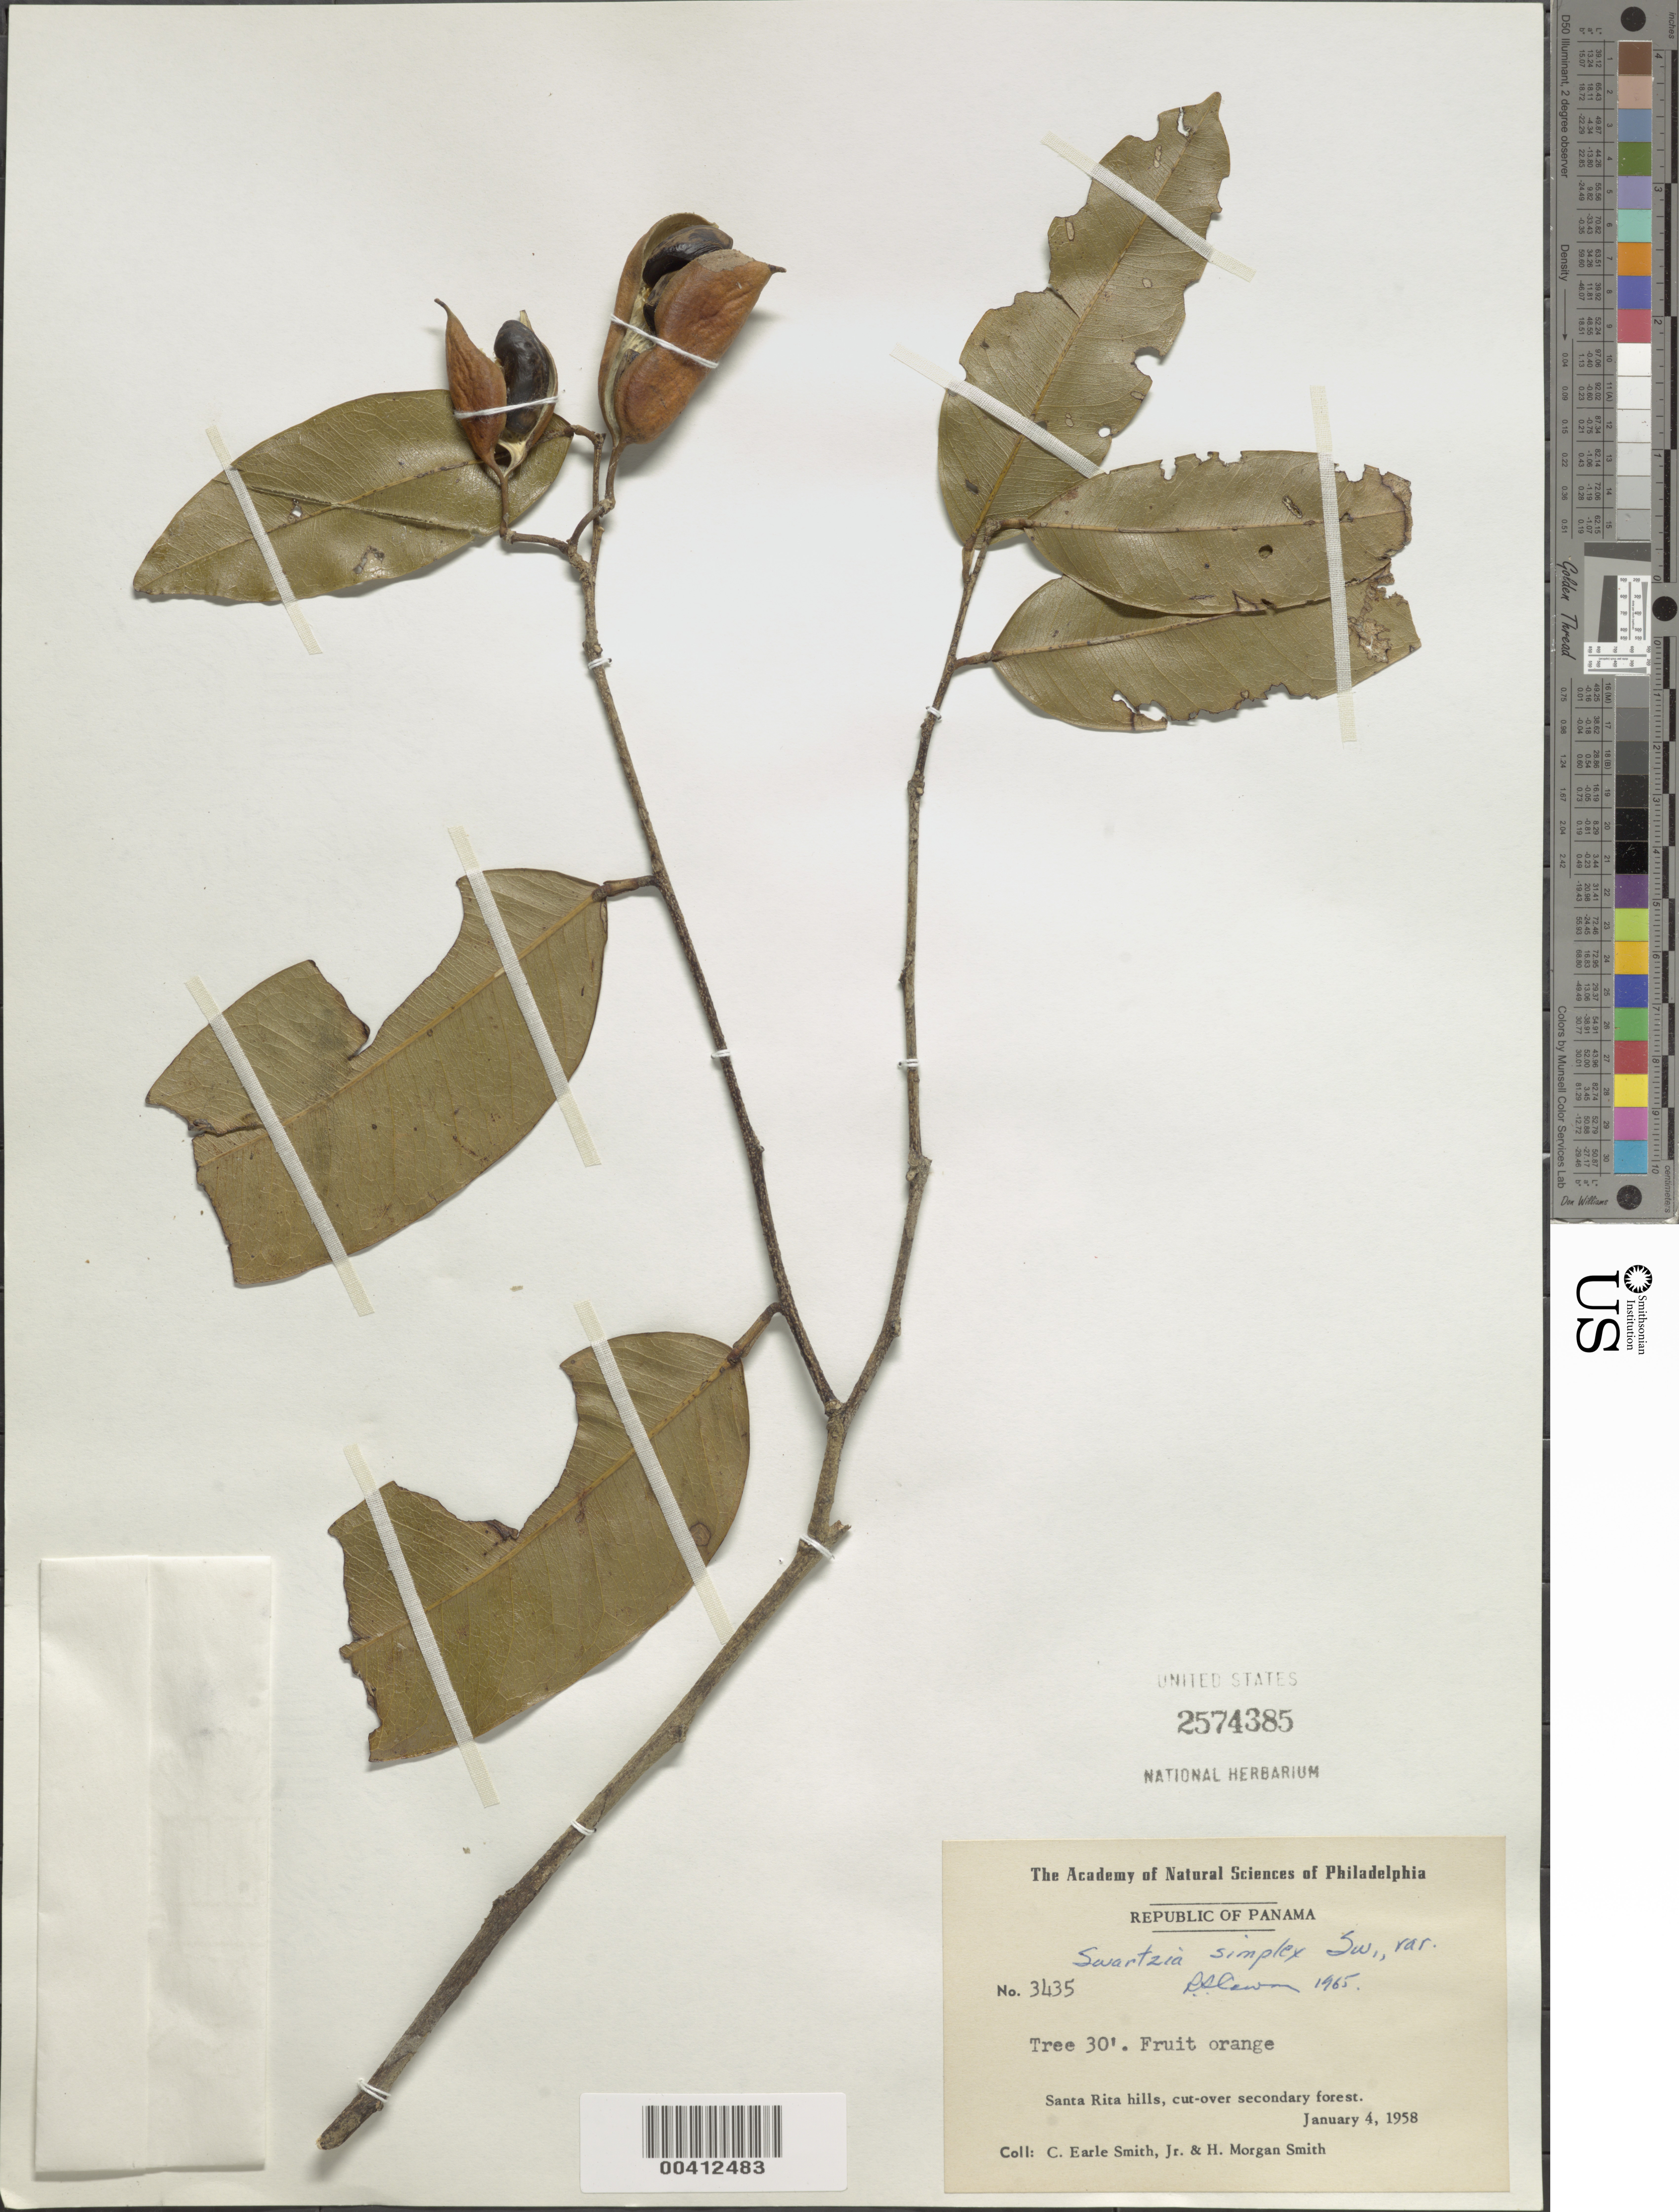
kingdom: Plantae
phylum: Tracheophyta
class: Magnoliopsida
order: Fabales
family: Fabaceae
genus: Swartzia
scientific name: Swartzia simplex var. ochnacea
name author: (DC.) R.S. Cowan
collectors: C. E. Smith Jr. & H. M. Smith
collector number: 3435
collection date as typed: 04 Jan 1958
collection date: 1958-01-04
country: Panama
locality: Santa Rita Hills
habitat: Cut over secondary forest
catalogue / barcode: US 2574385